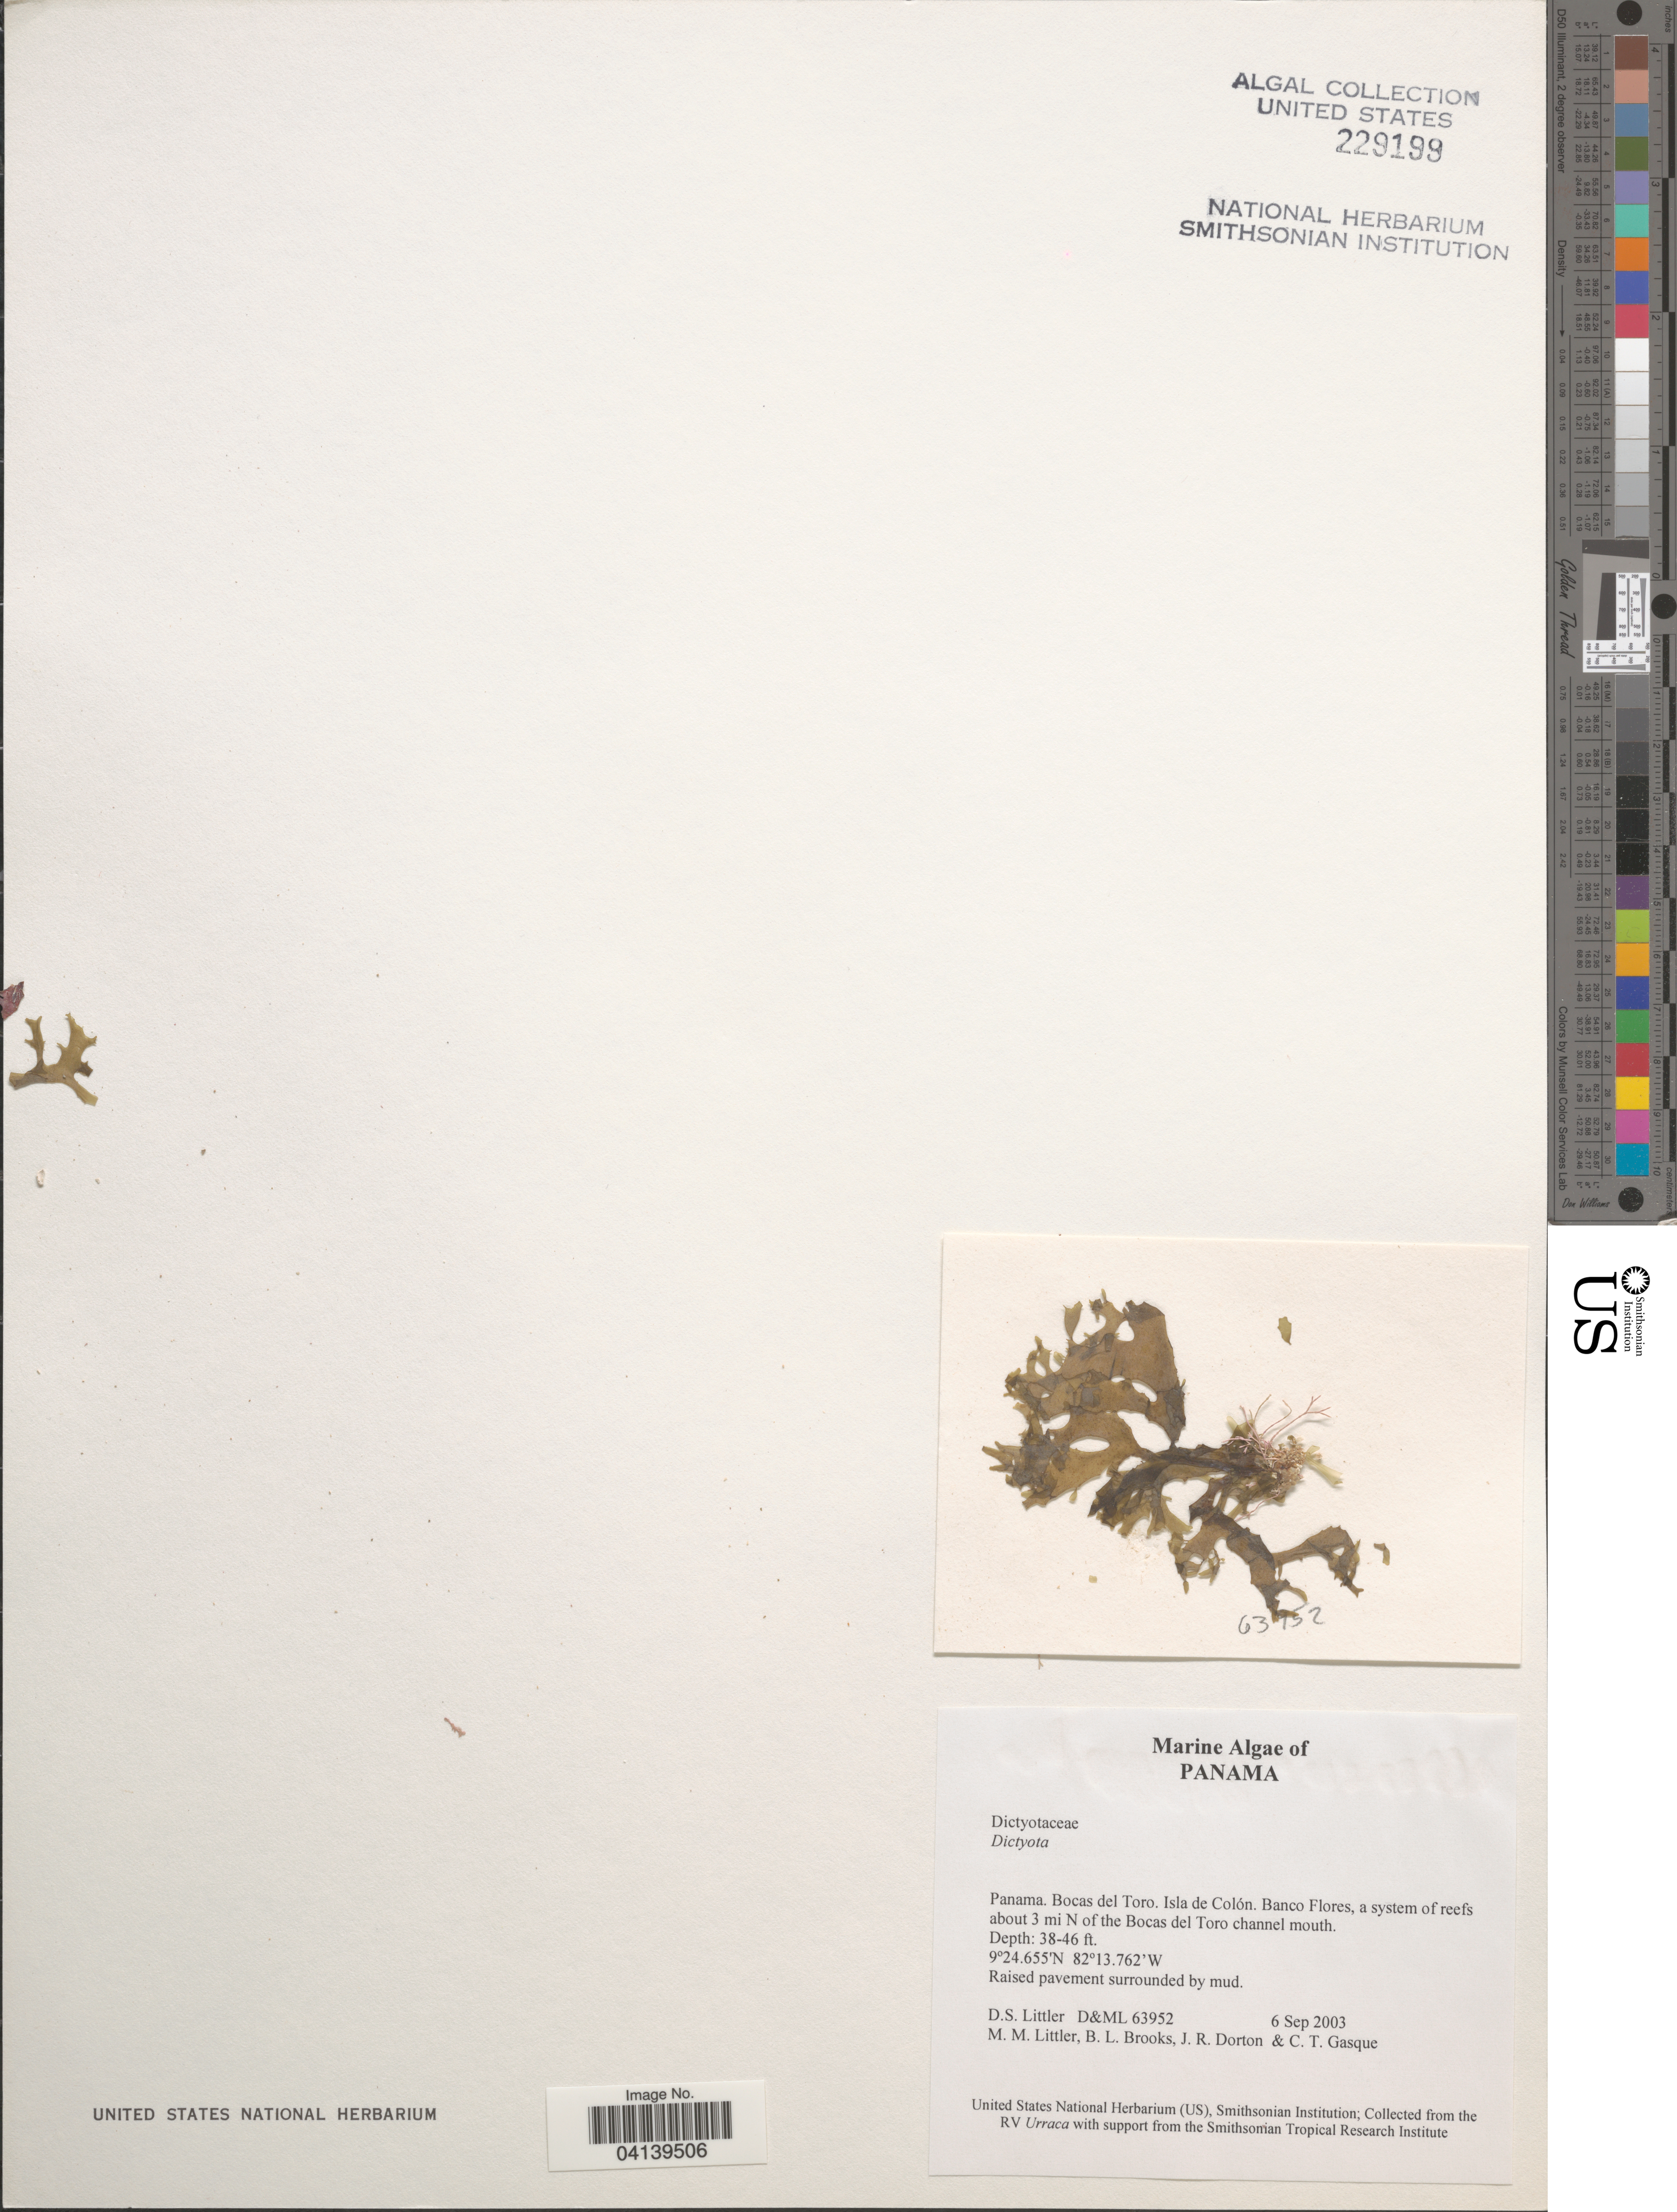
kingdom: Chromista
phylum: Ochrophyta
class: Phaeophyceae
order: Dictyotales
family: Dictyotaceae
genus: Dictyota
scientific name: Dictyota sp.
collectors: D. S. Littler, B. Brooks, J. Dorton & C. Gasque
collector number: D&ML63952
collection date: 2003-09-06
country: Panama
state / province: Bocas del Toro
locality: Isla de Colón. Banco Flores, a system of reefs about 3 mi N of the Bocas del Toro channel mouth.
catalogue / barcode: US 229189